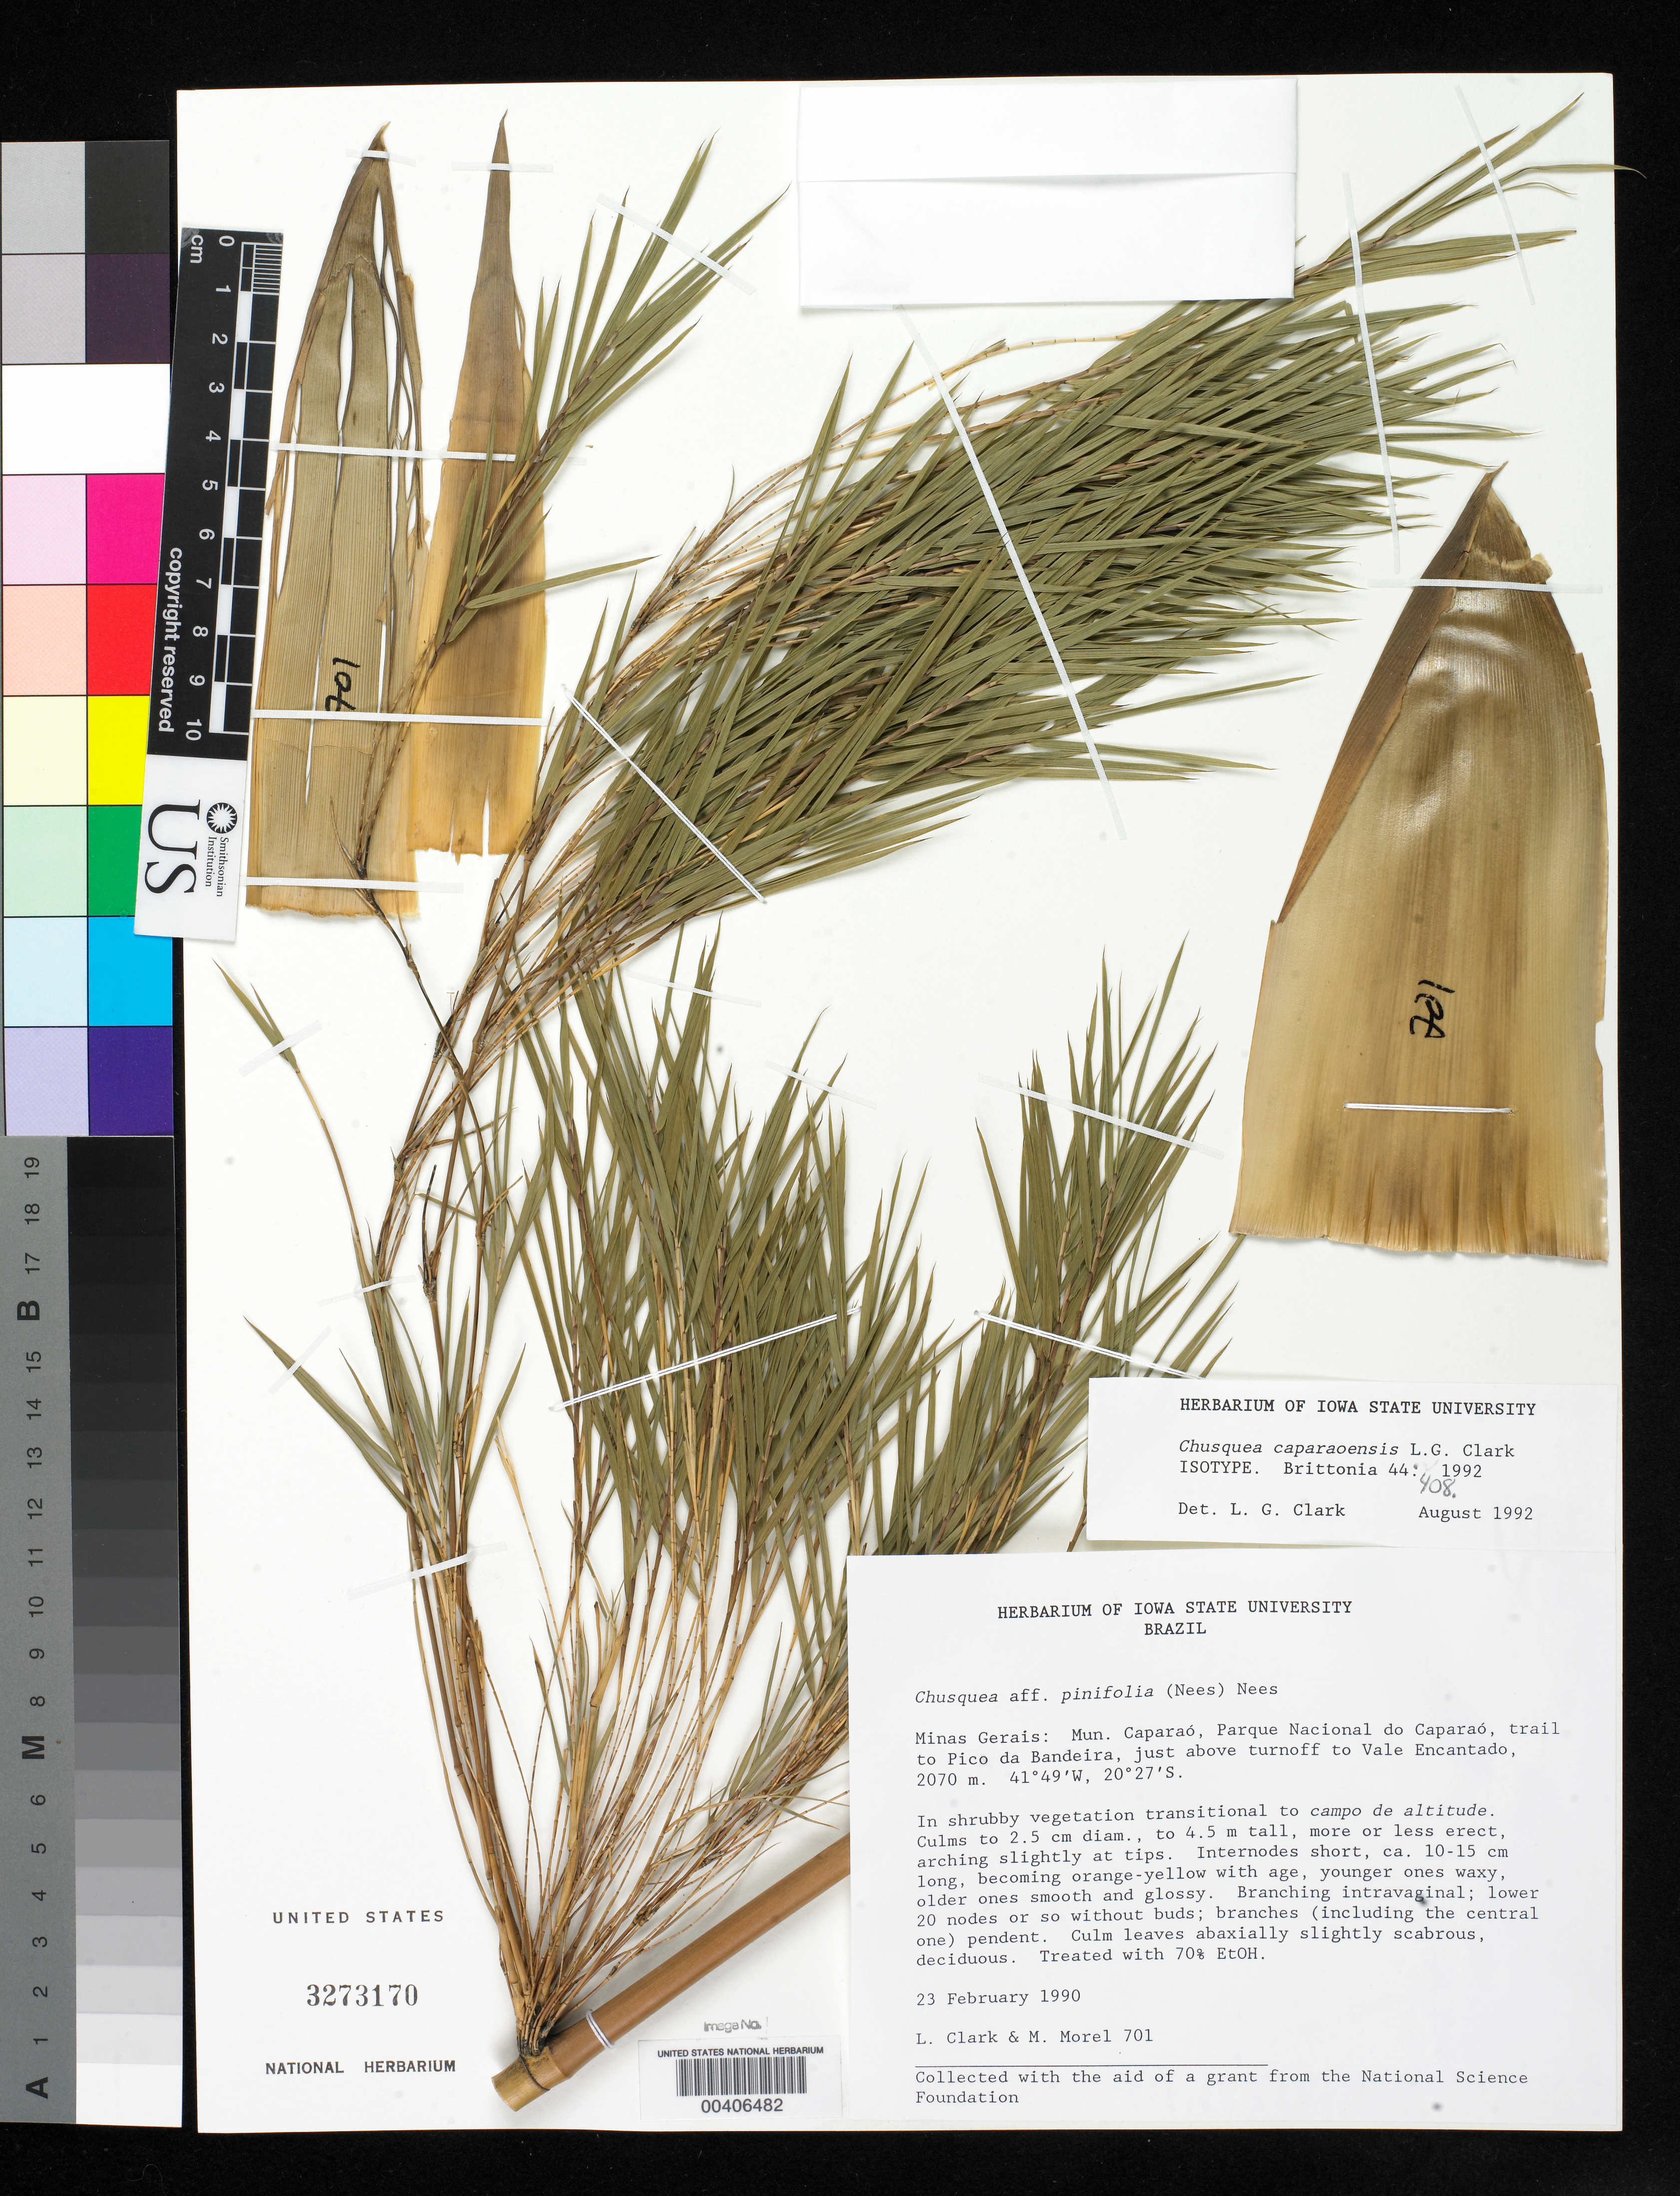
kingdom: Plantae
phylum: Tracheophyta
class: Liliopsida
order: Poales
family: Poaceae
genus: Chusquea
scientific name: Chusquea caparaoensis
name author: L.G. Clark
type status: Isotype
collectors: L. G. Clark & M. Morel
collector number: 701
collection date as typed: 23 Feb 1990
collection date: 1990-02-23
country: Brazil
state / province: Minas Gerais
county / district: Caparaó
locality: Parque Nacional do Caparao, trail to Pico da Bandeira, just above turnoff to Vale Encantado.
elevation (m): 2070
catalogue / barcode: US 3273170